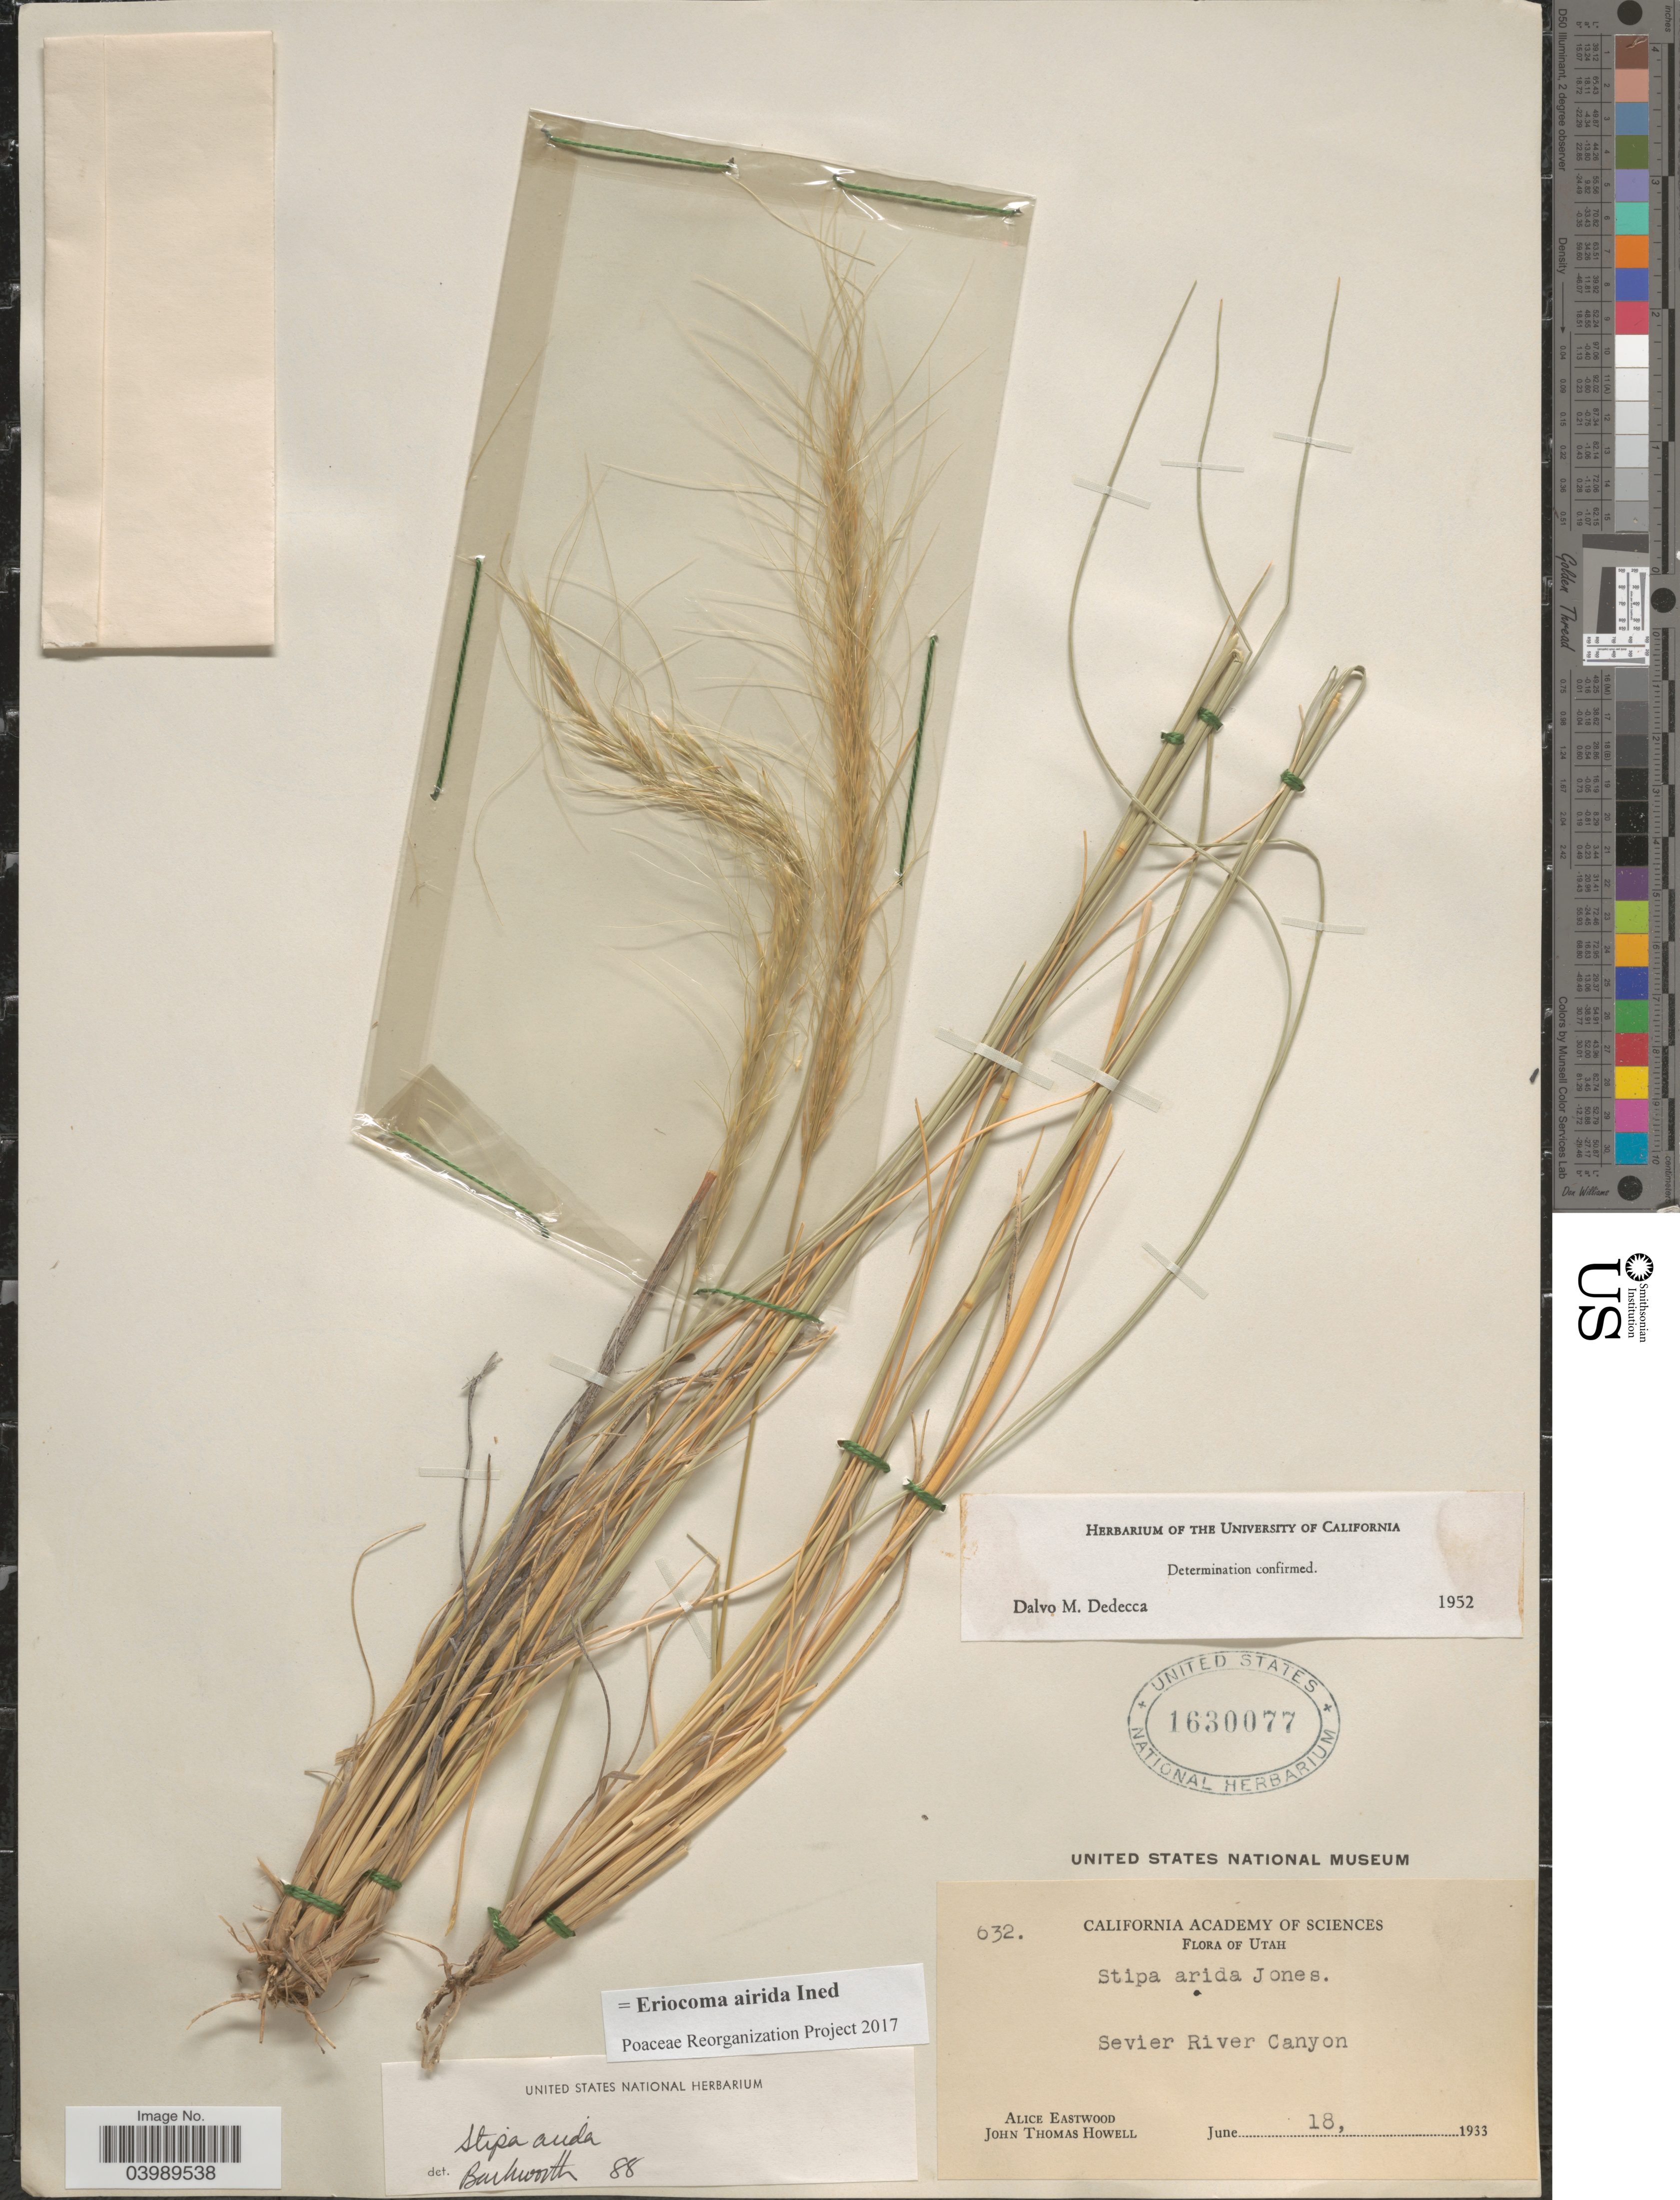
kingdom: Plantae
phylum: Tracheophyta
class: Liliopsida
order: Poales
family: Poaceae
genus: Eriocoma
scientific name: Eriocoma arida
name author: (M.E. Jones) Romasch.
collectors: A. Eastwood & J. T. Howell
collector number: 632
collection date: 1933-06-18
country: United States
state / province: Utah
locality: Sevier River Canyon.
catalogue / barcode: US 1630077